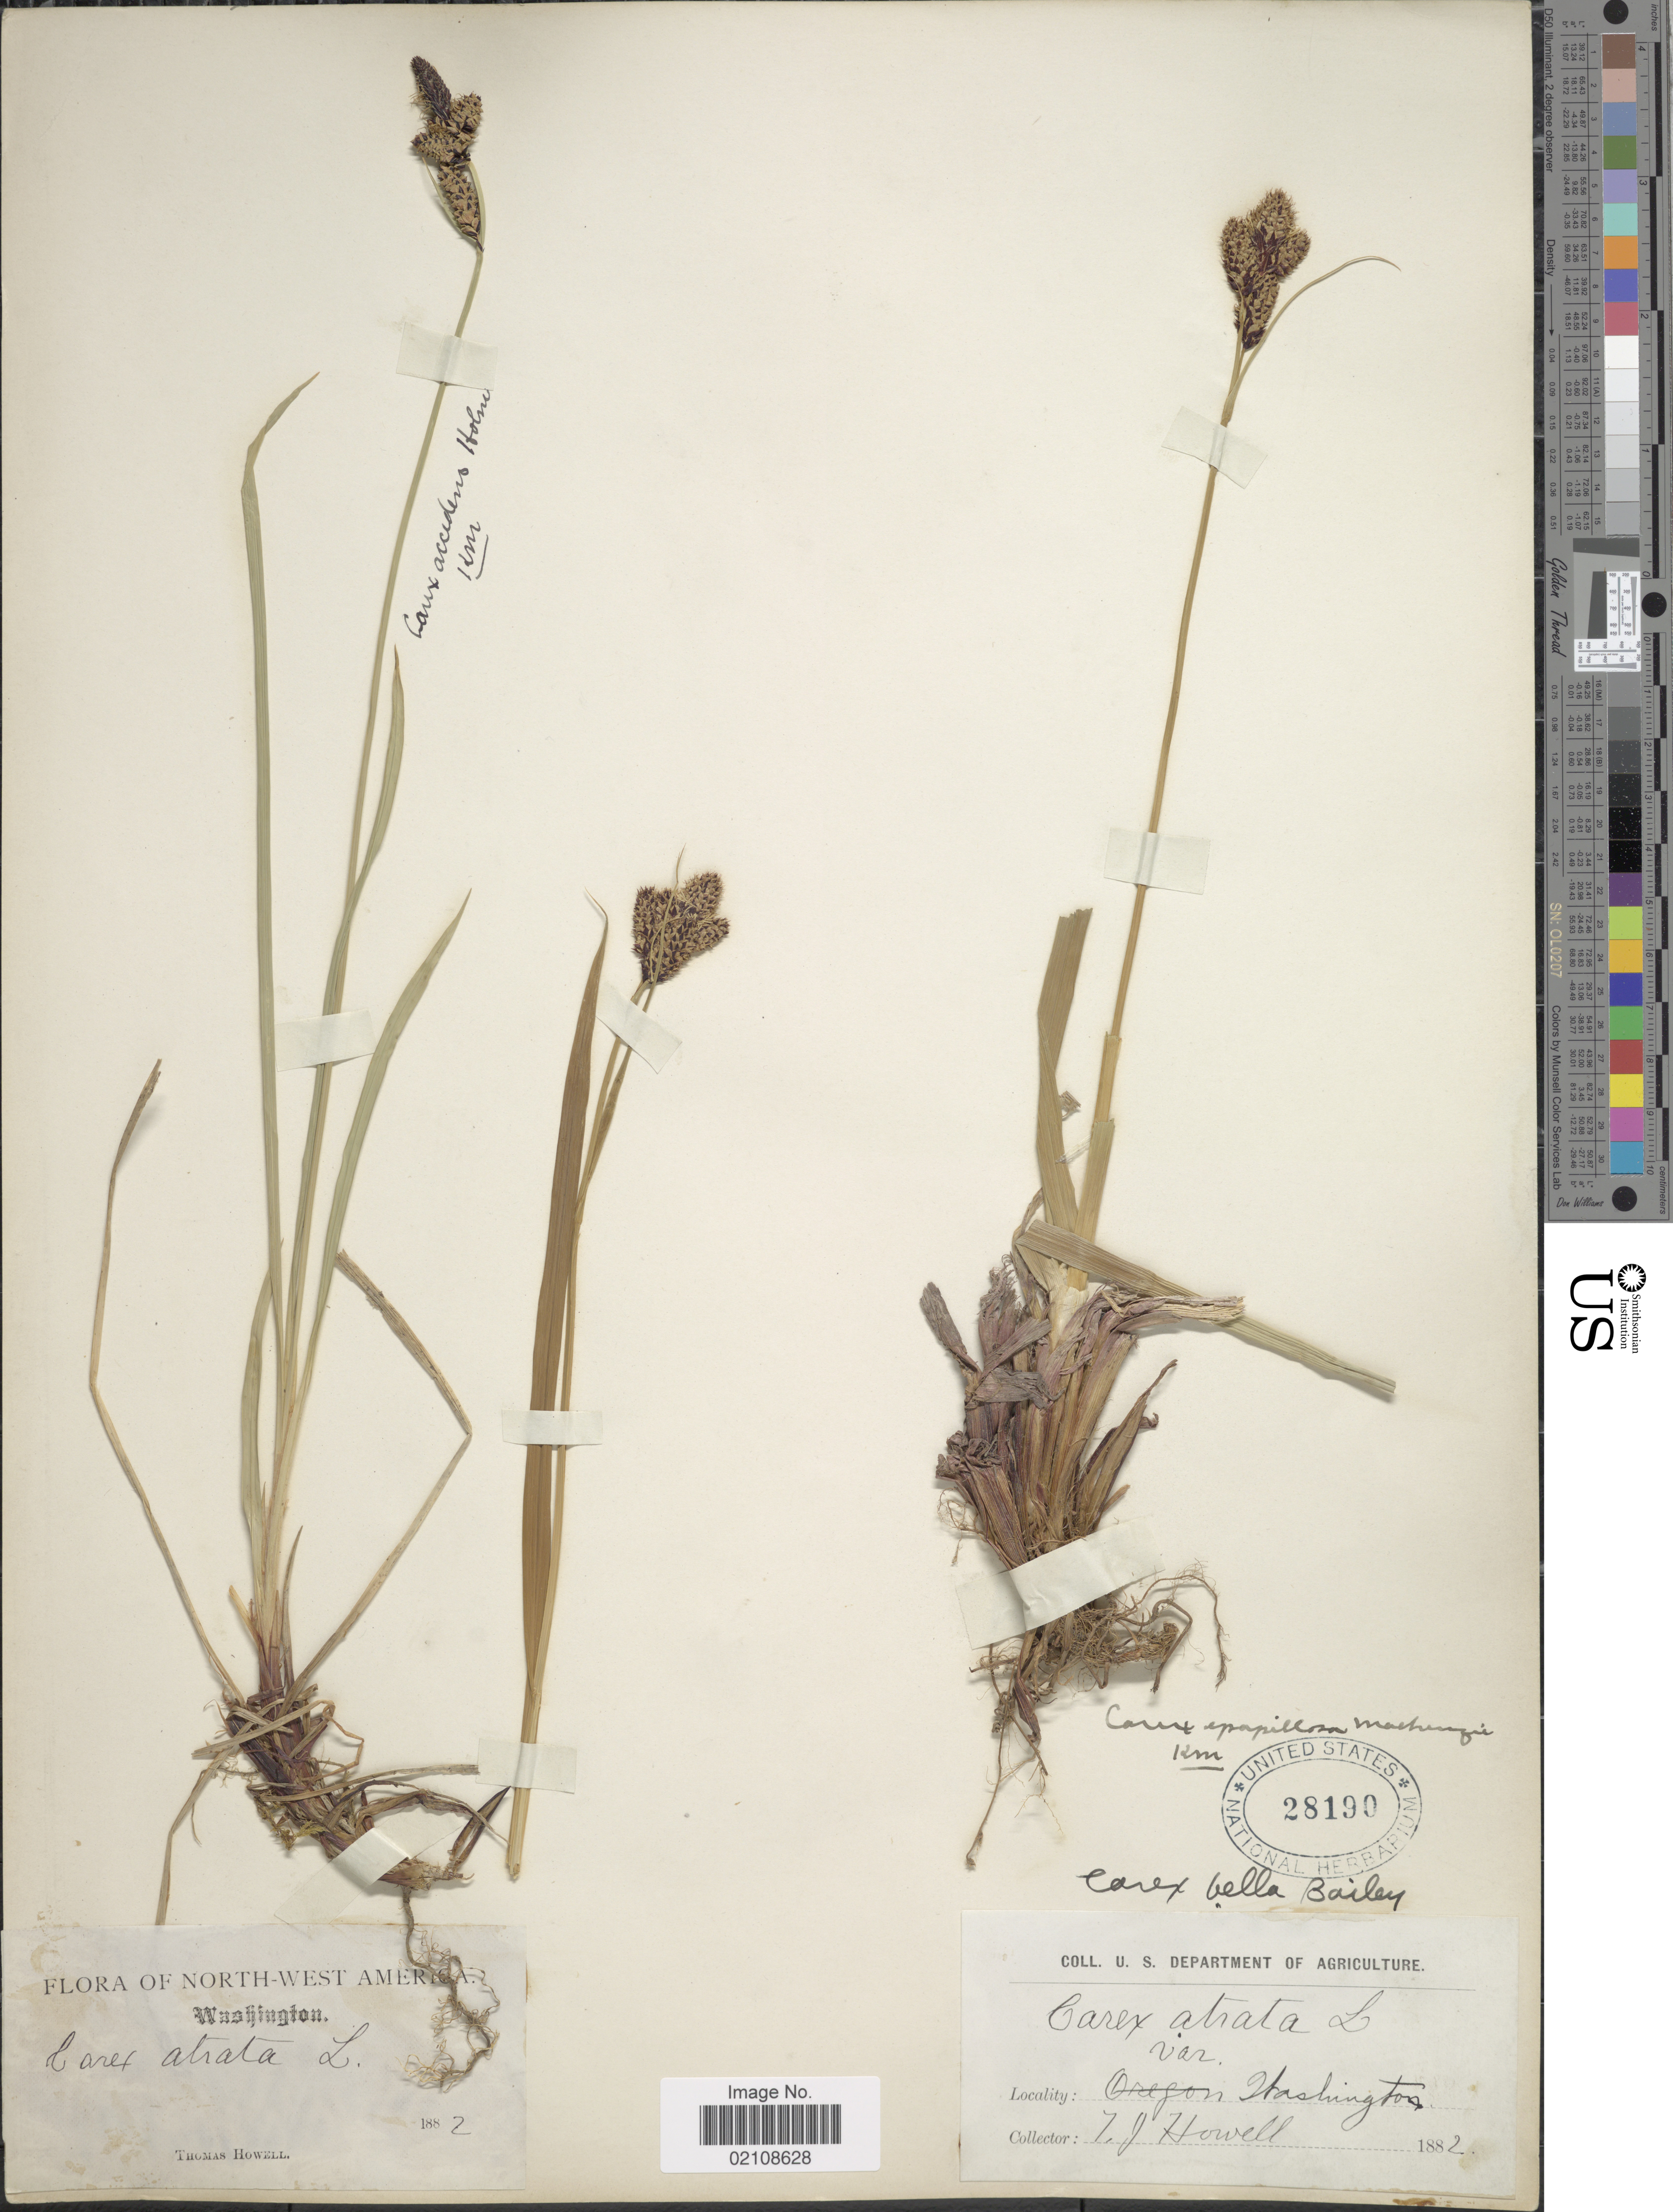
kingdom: Plantae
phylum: Tracheophyta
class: Liliopsida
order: Poales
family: Cyperaceae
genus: Carex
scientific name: Carex epapillosa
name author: Mack.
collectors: T. J. Howell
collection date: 1882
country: United States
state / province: Washington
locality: North-west America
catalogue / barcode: US 28190